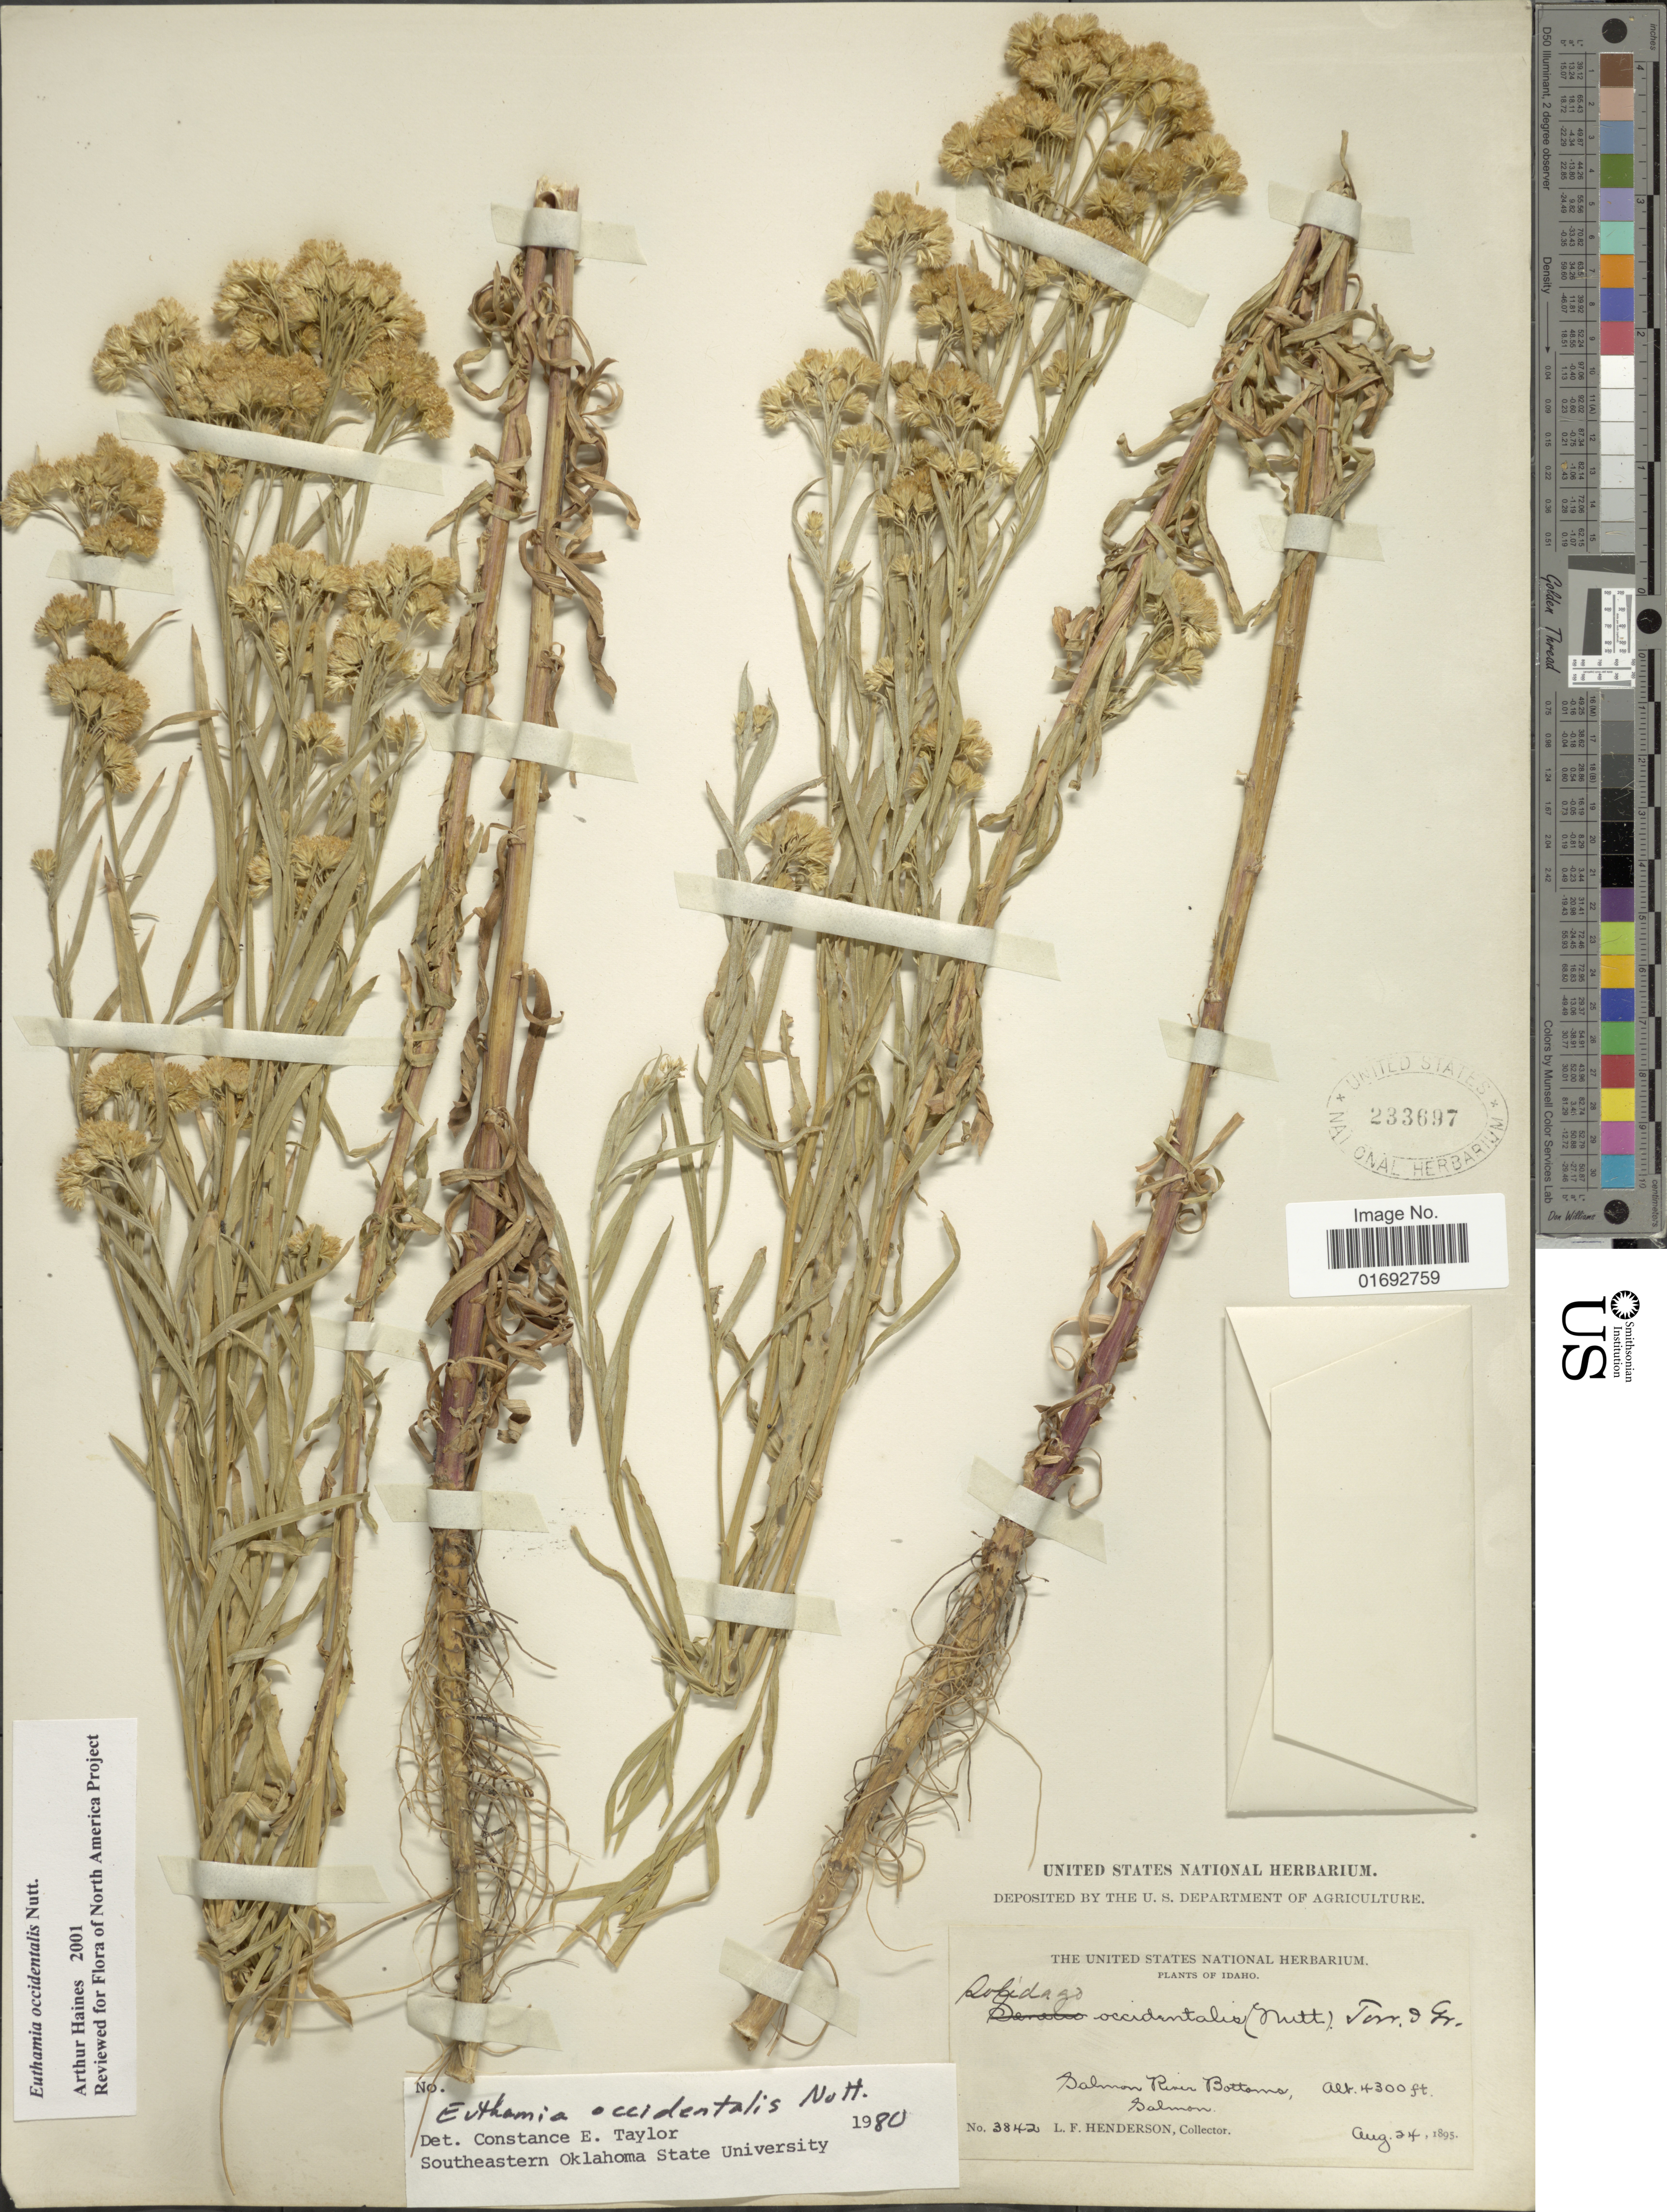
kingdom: Plantae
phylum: Tracheophyta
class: Magnoliopsida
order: Asterales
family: Asteraceae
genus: Euthamia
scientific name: Euthamia occidentalis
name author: Nutt.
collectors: L. Henderson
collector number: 3842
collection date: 1895-08-24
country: United States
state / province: Idaho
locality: Salmon River Bottoms, Salmon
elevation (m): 1311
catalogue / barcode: US 233697